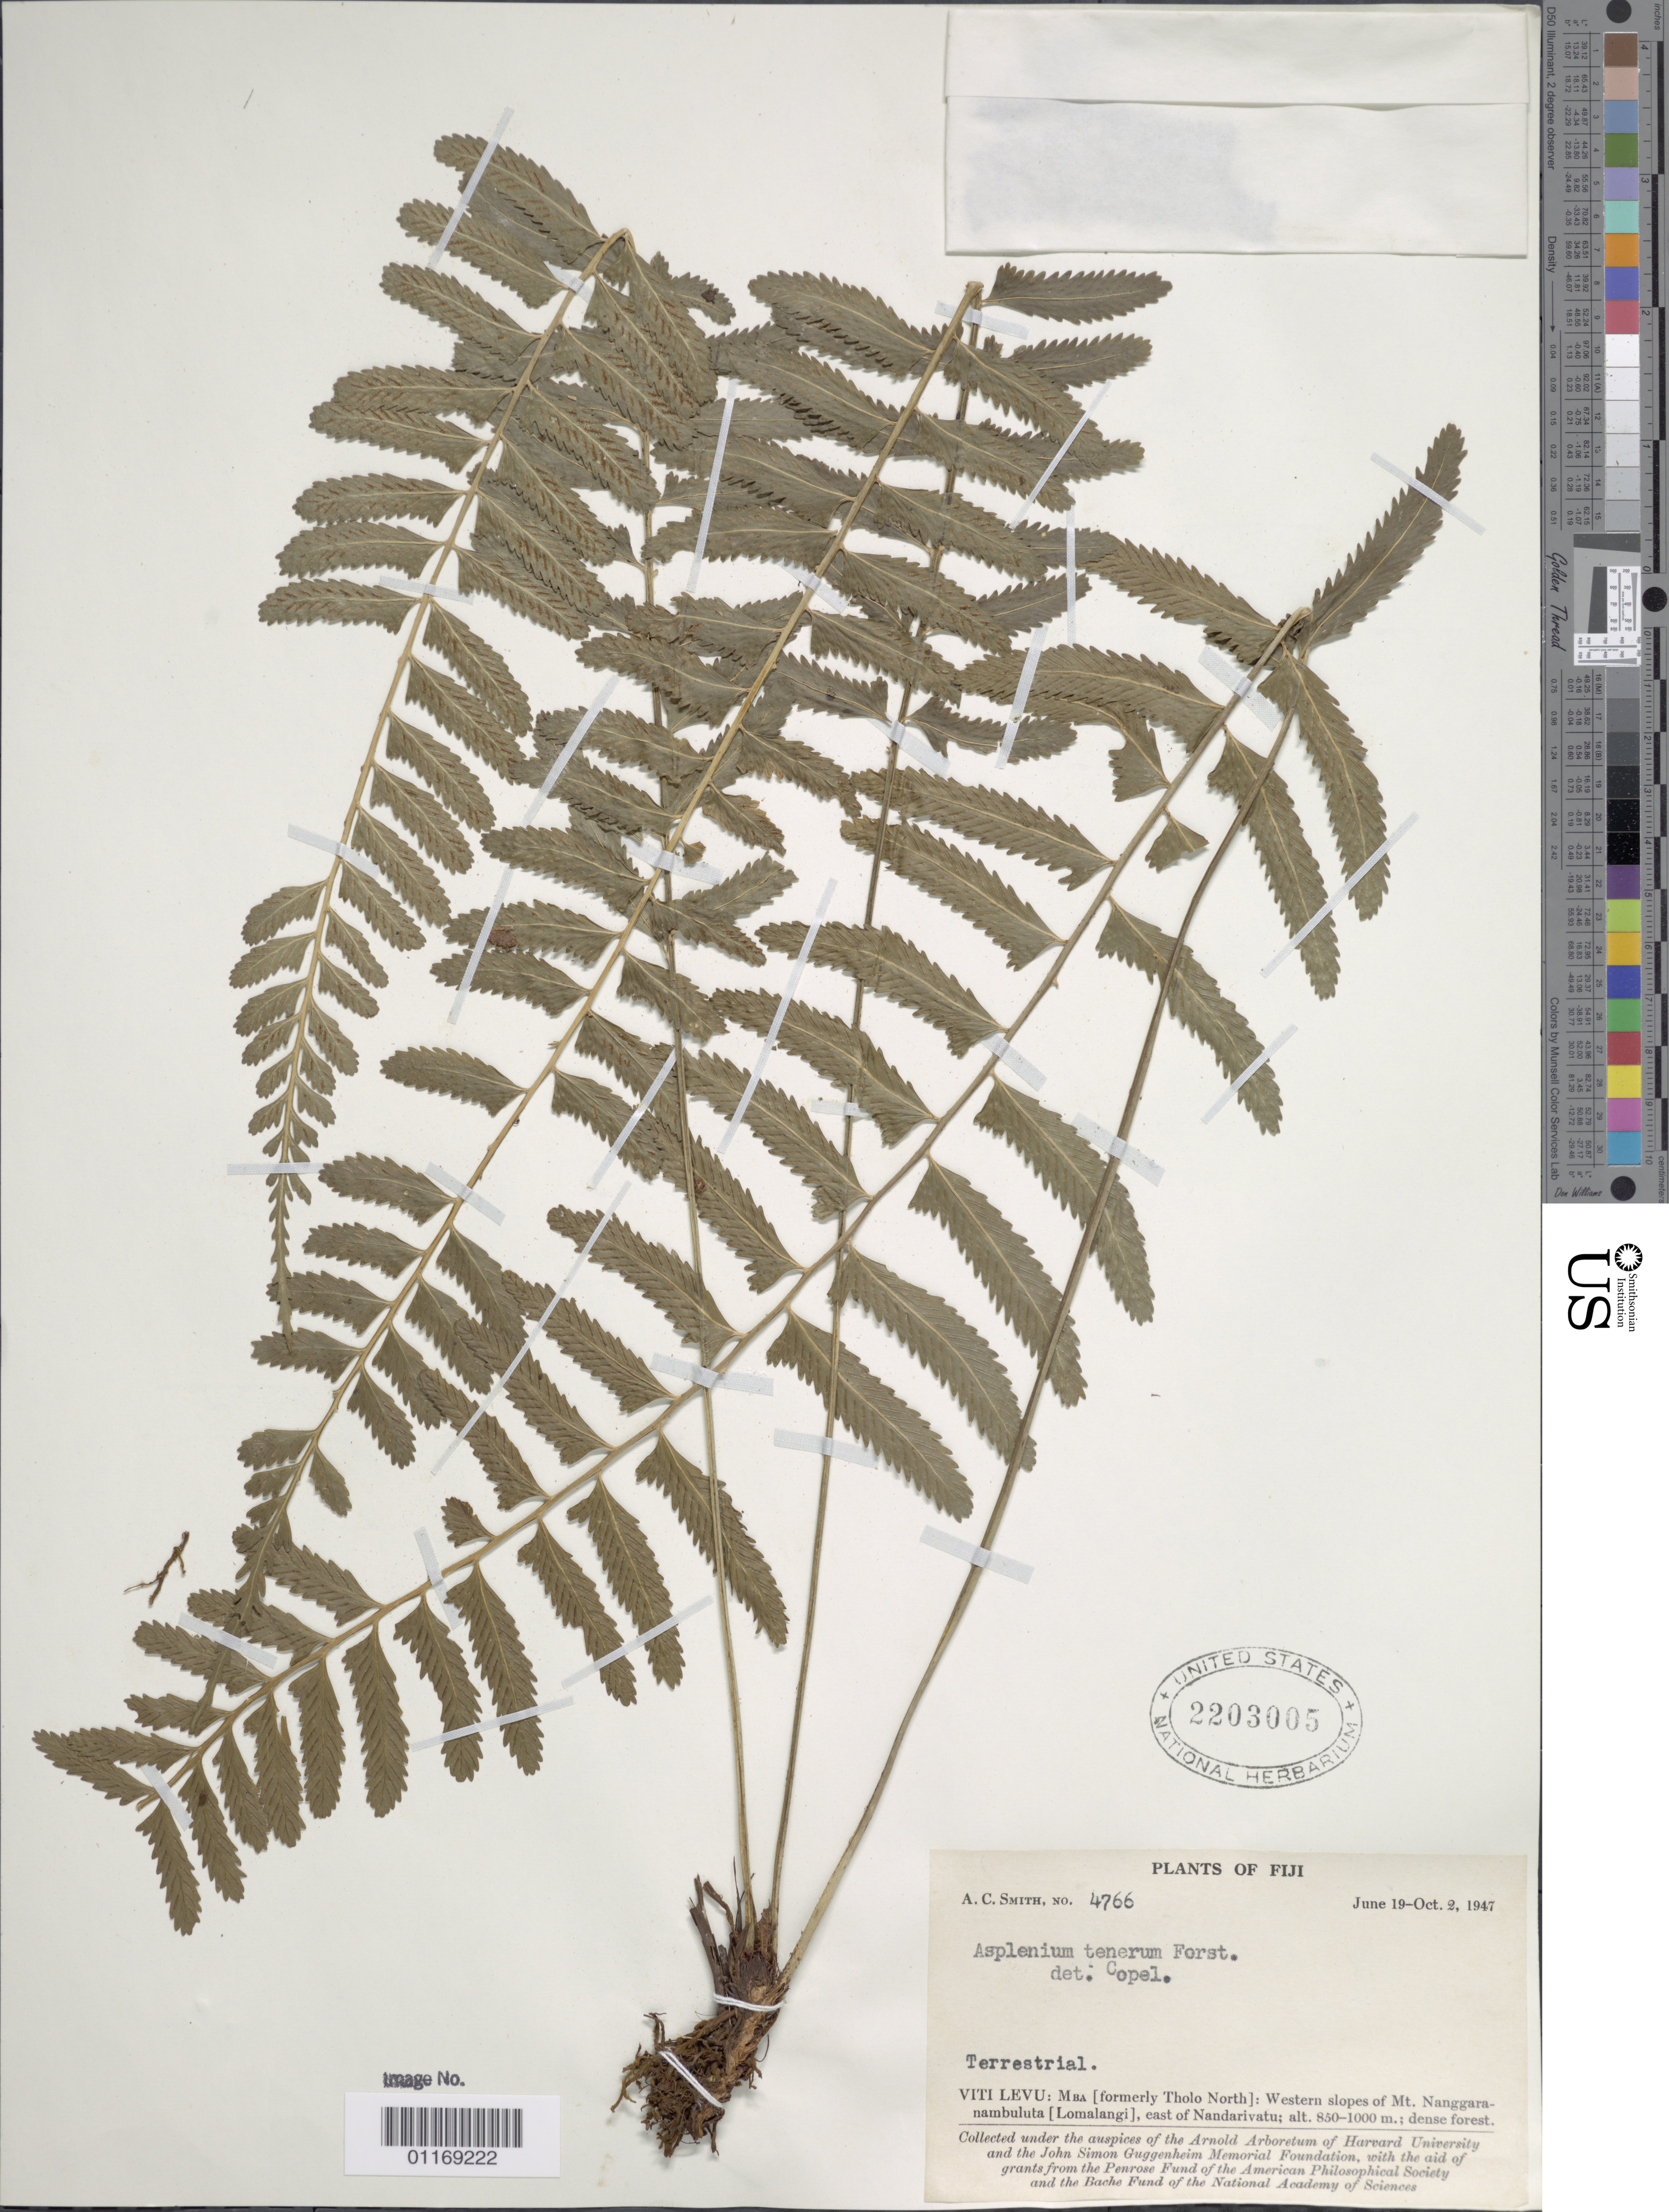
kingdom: Plantae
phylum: Tracheophyta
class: Polypodiopsida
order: Polypodiales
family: Aspleniaceae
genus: Asplenium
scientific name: Asplenium tenerum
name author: G. Forst.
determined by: Copeland, E. B.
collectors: A. C. Smith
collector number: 4766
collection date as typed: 19 Jun 1947 to 02 Oct 1947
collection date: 1947-06-19/1947-10-02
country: Fiji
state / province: Western Division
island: Viti Levu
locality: Mba Prov., w slopes of mt. nanggaranambuluta (lomalangi), e of nandarivatu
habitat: Dense forest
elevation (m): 850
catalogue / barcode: US 2203005